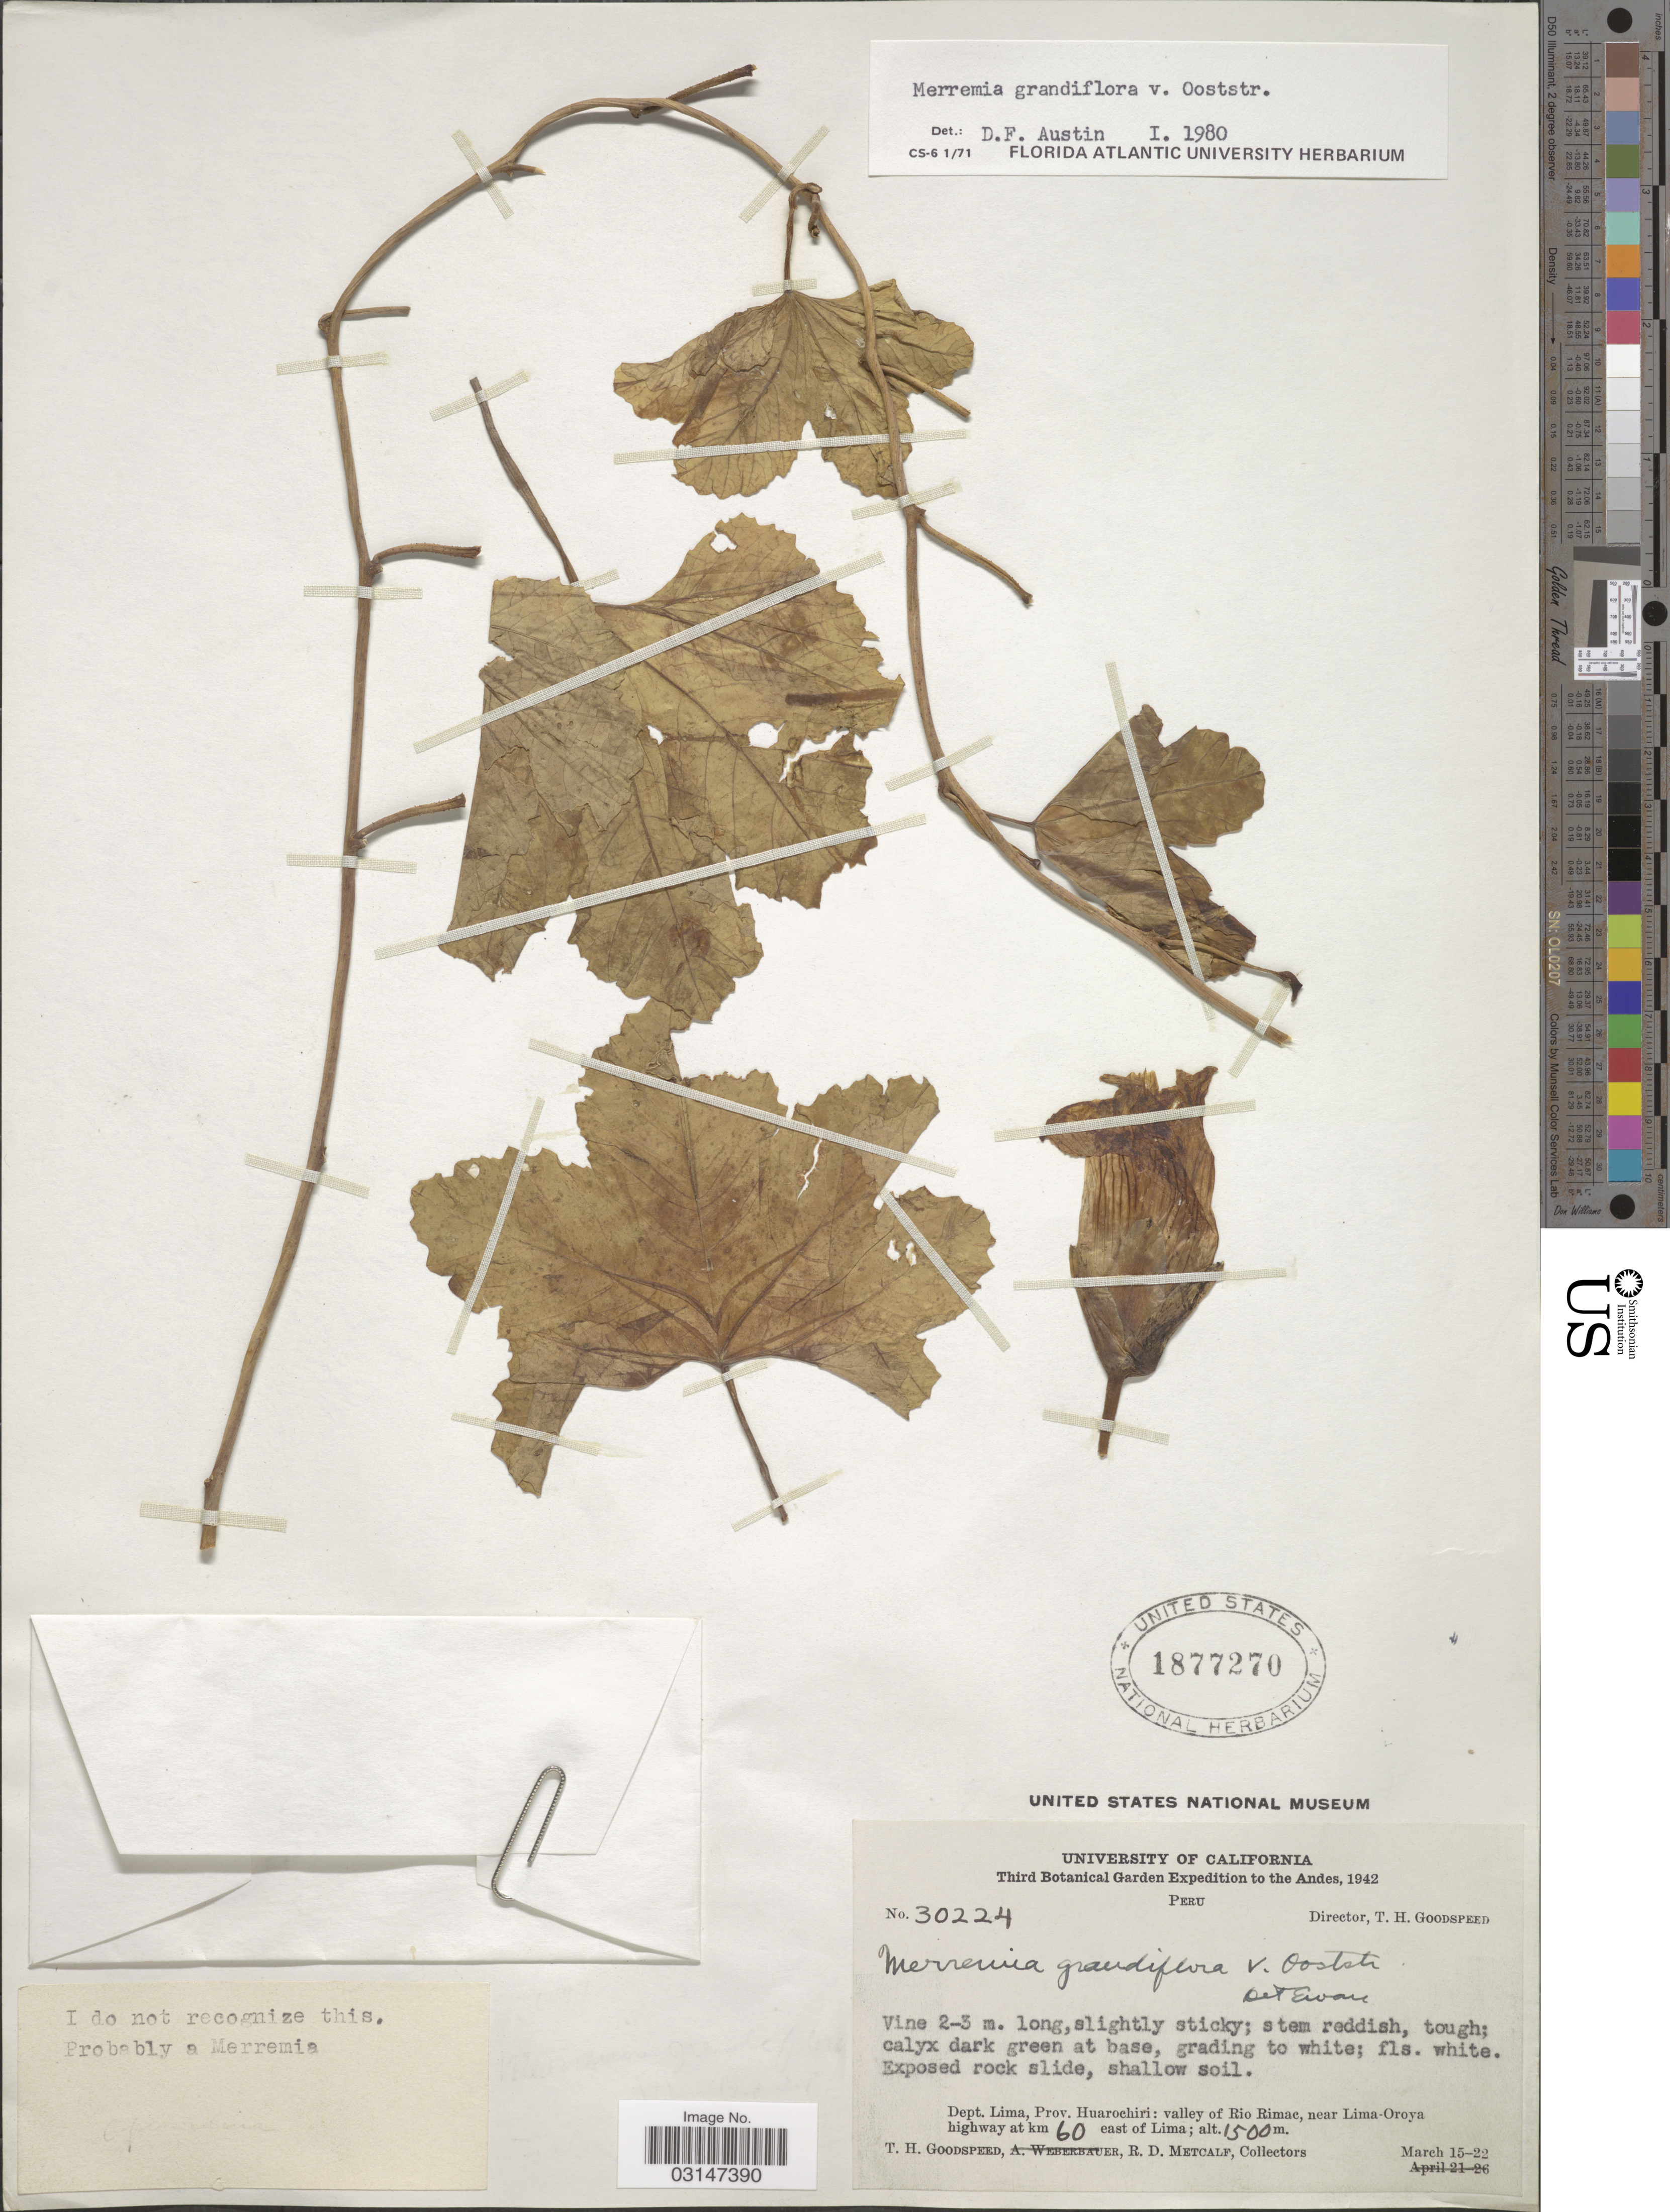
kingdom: Plantae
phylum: Tracheophyta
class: Magnoliopsida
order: Solanales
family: Convolvulaceae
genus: Distimake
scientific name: Distimake grandiflorus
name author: (Ooststr.) A. R. Simões & Staples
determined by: Strong, Mark T., (BOT), Smithsonian Institution - National Museum of Natural History (UNITED STATES)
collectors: T. Goodspeed & R. D. Metcalf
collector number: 30224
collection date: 1942-03-15/1942-03-22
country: Peru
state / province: Lima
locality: Andes, Dept. Lima, Prov. Huarochiri: valley of Rio Rimac, near Lima-Oroya highway at km 60 east of Lima.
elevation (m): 1500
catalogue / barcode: US 1877270